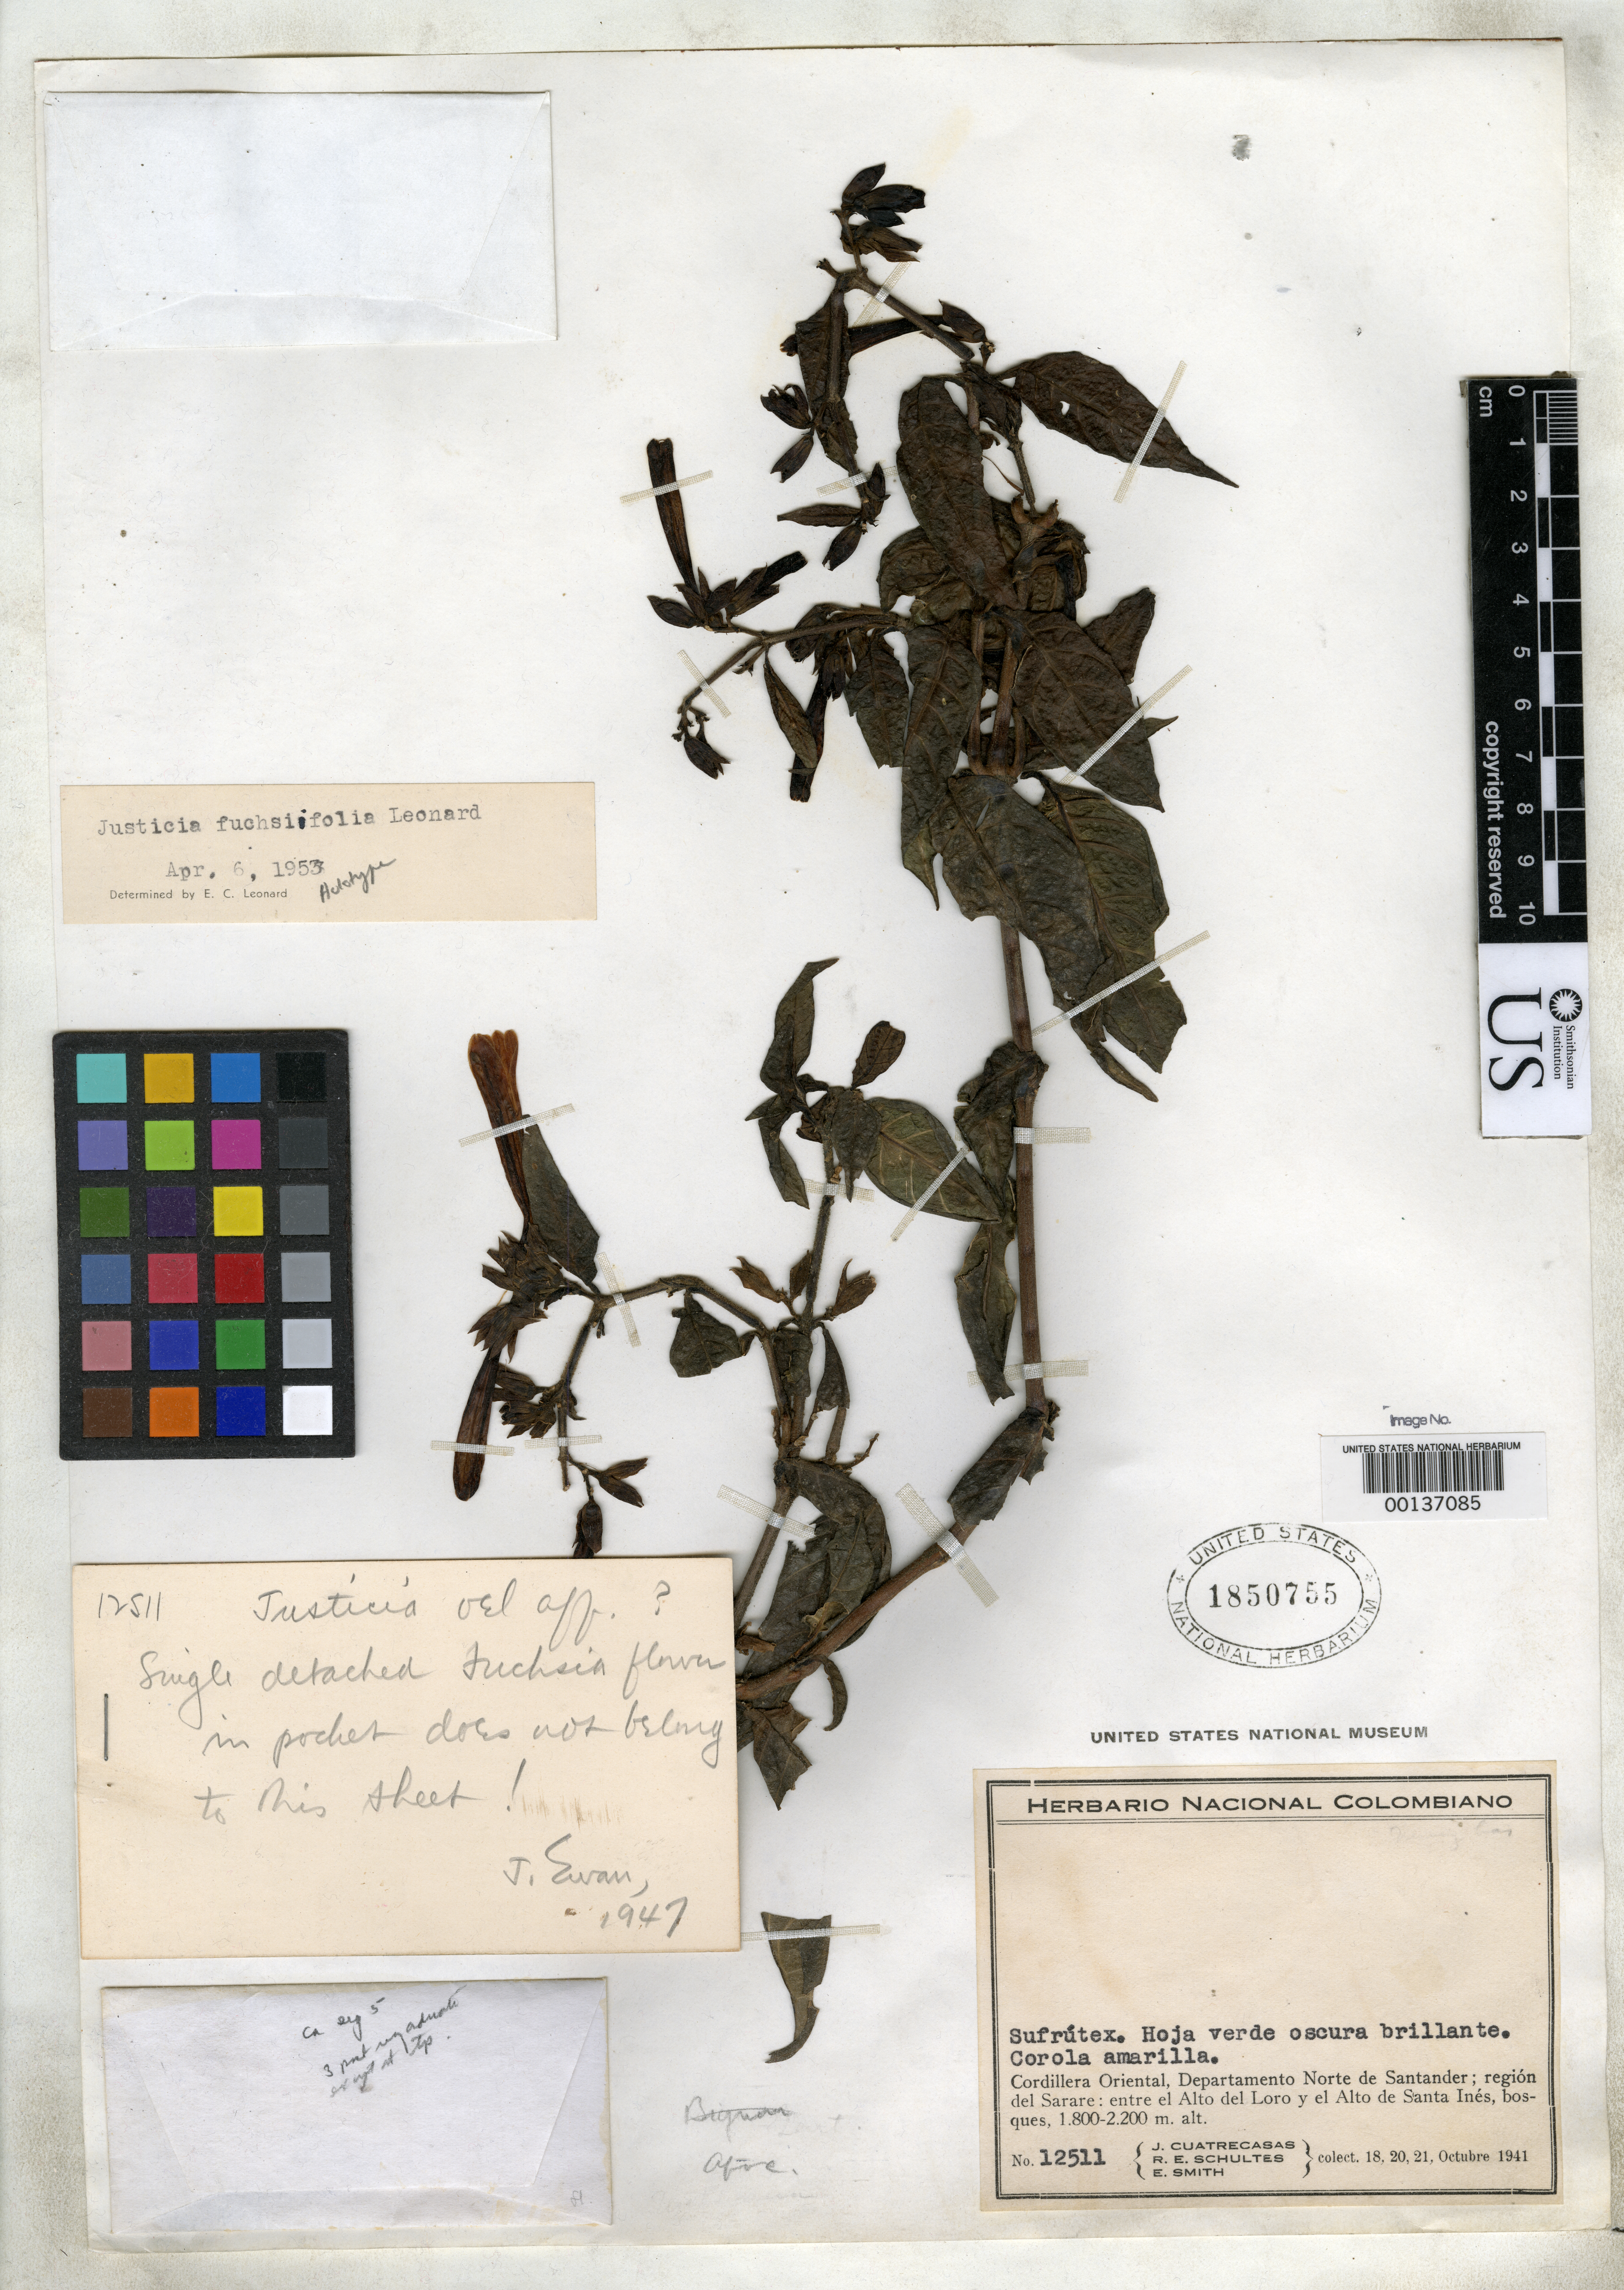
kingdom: Plantae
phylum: Tracheophyta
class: Magnoliopsida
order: Lamiales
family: Acanthaceae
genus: Justicia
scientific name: Justicia fuchsiifolia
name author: Leonard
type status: Holotype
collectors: J. Cuatrecasas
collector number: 12511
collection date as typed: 18 Oct 1941 to 21 Oct 1941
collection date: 1941-10-18/1941-10-21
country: Colombia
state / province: Norte de Santander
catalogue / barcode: US 1850755